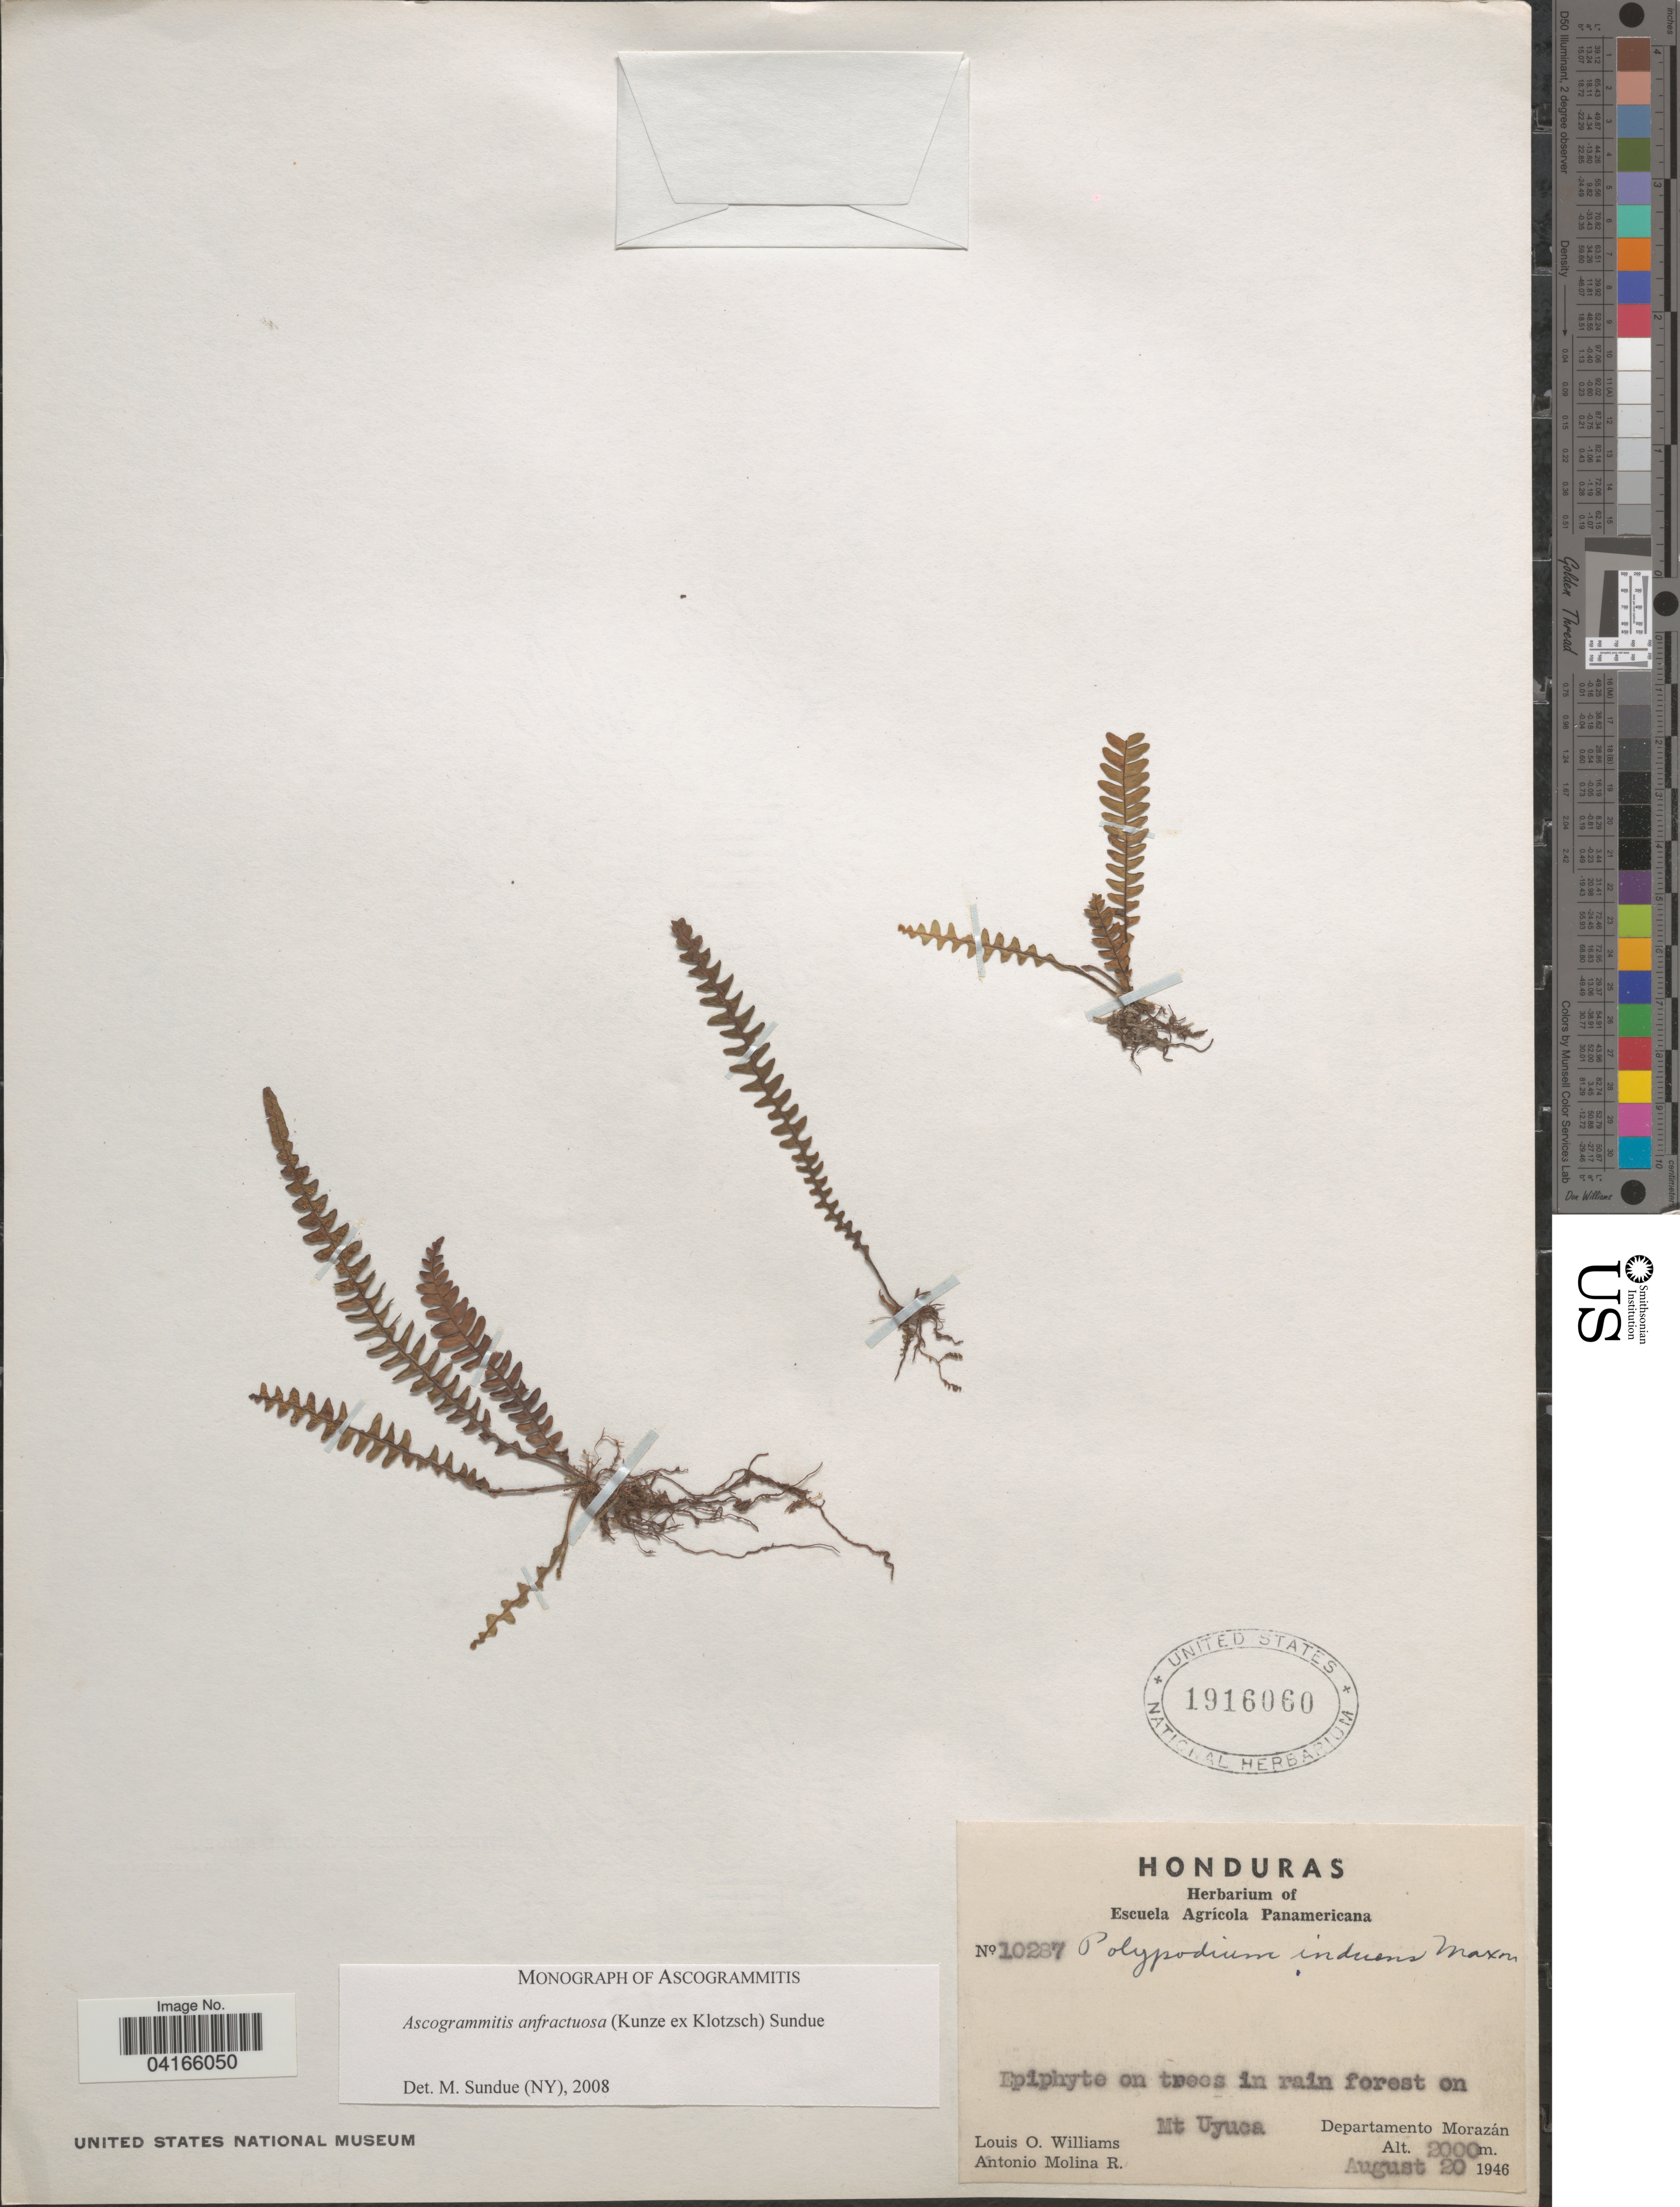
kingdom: Plantae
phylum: Tracheophyta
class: Polypodiopsida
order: Polypodiales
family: Polypodiaceae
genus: Ascogrammitis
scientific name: Ascogrammitis anfractuosa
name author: (Kunze ex Klotzsch) Sundue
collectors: L. O. Williams & A. Molina R.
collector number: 10287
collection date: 1946-08-20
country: Honduras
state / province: Fco. Morazán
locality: Epiphyte on trees in rain forest on Mt Uyuca. Departamento Morazán.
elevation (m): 2000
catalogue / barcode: US 1916060